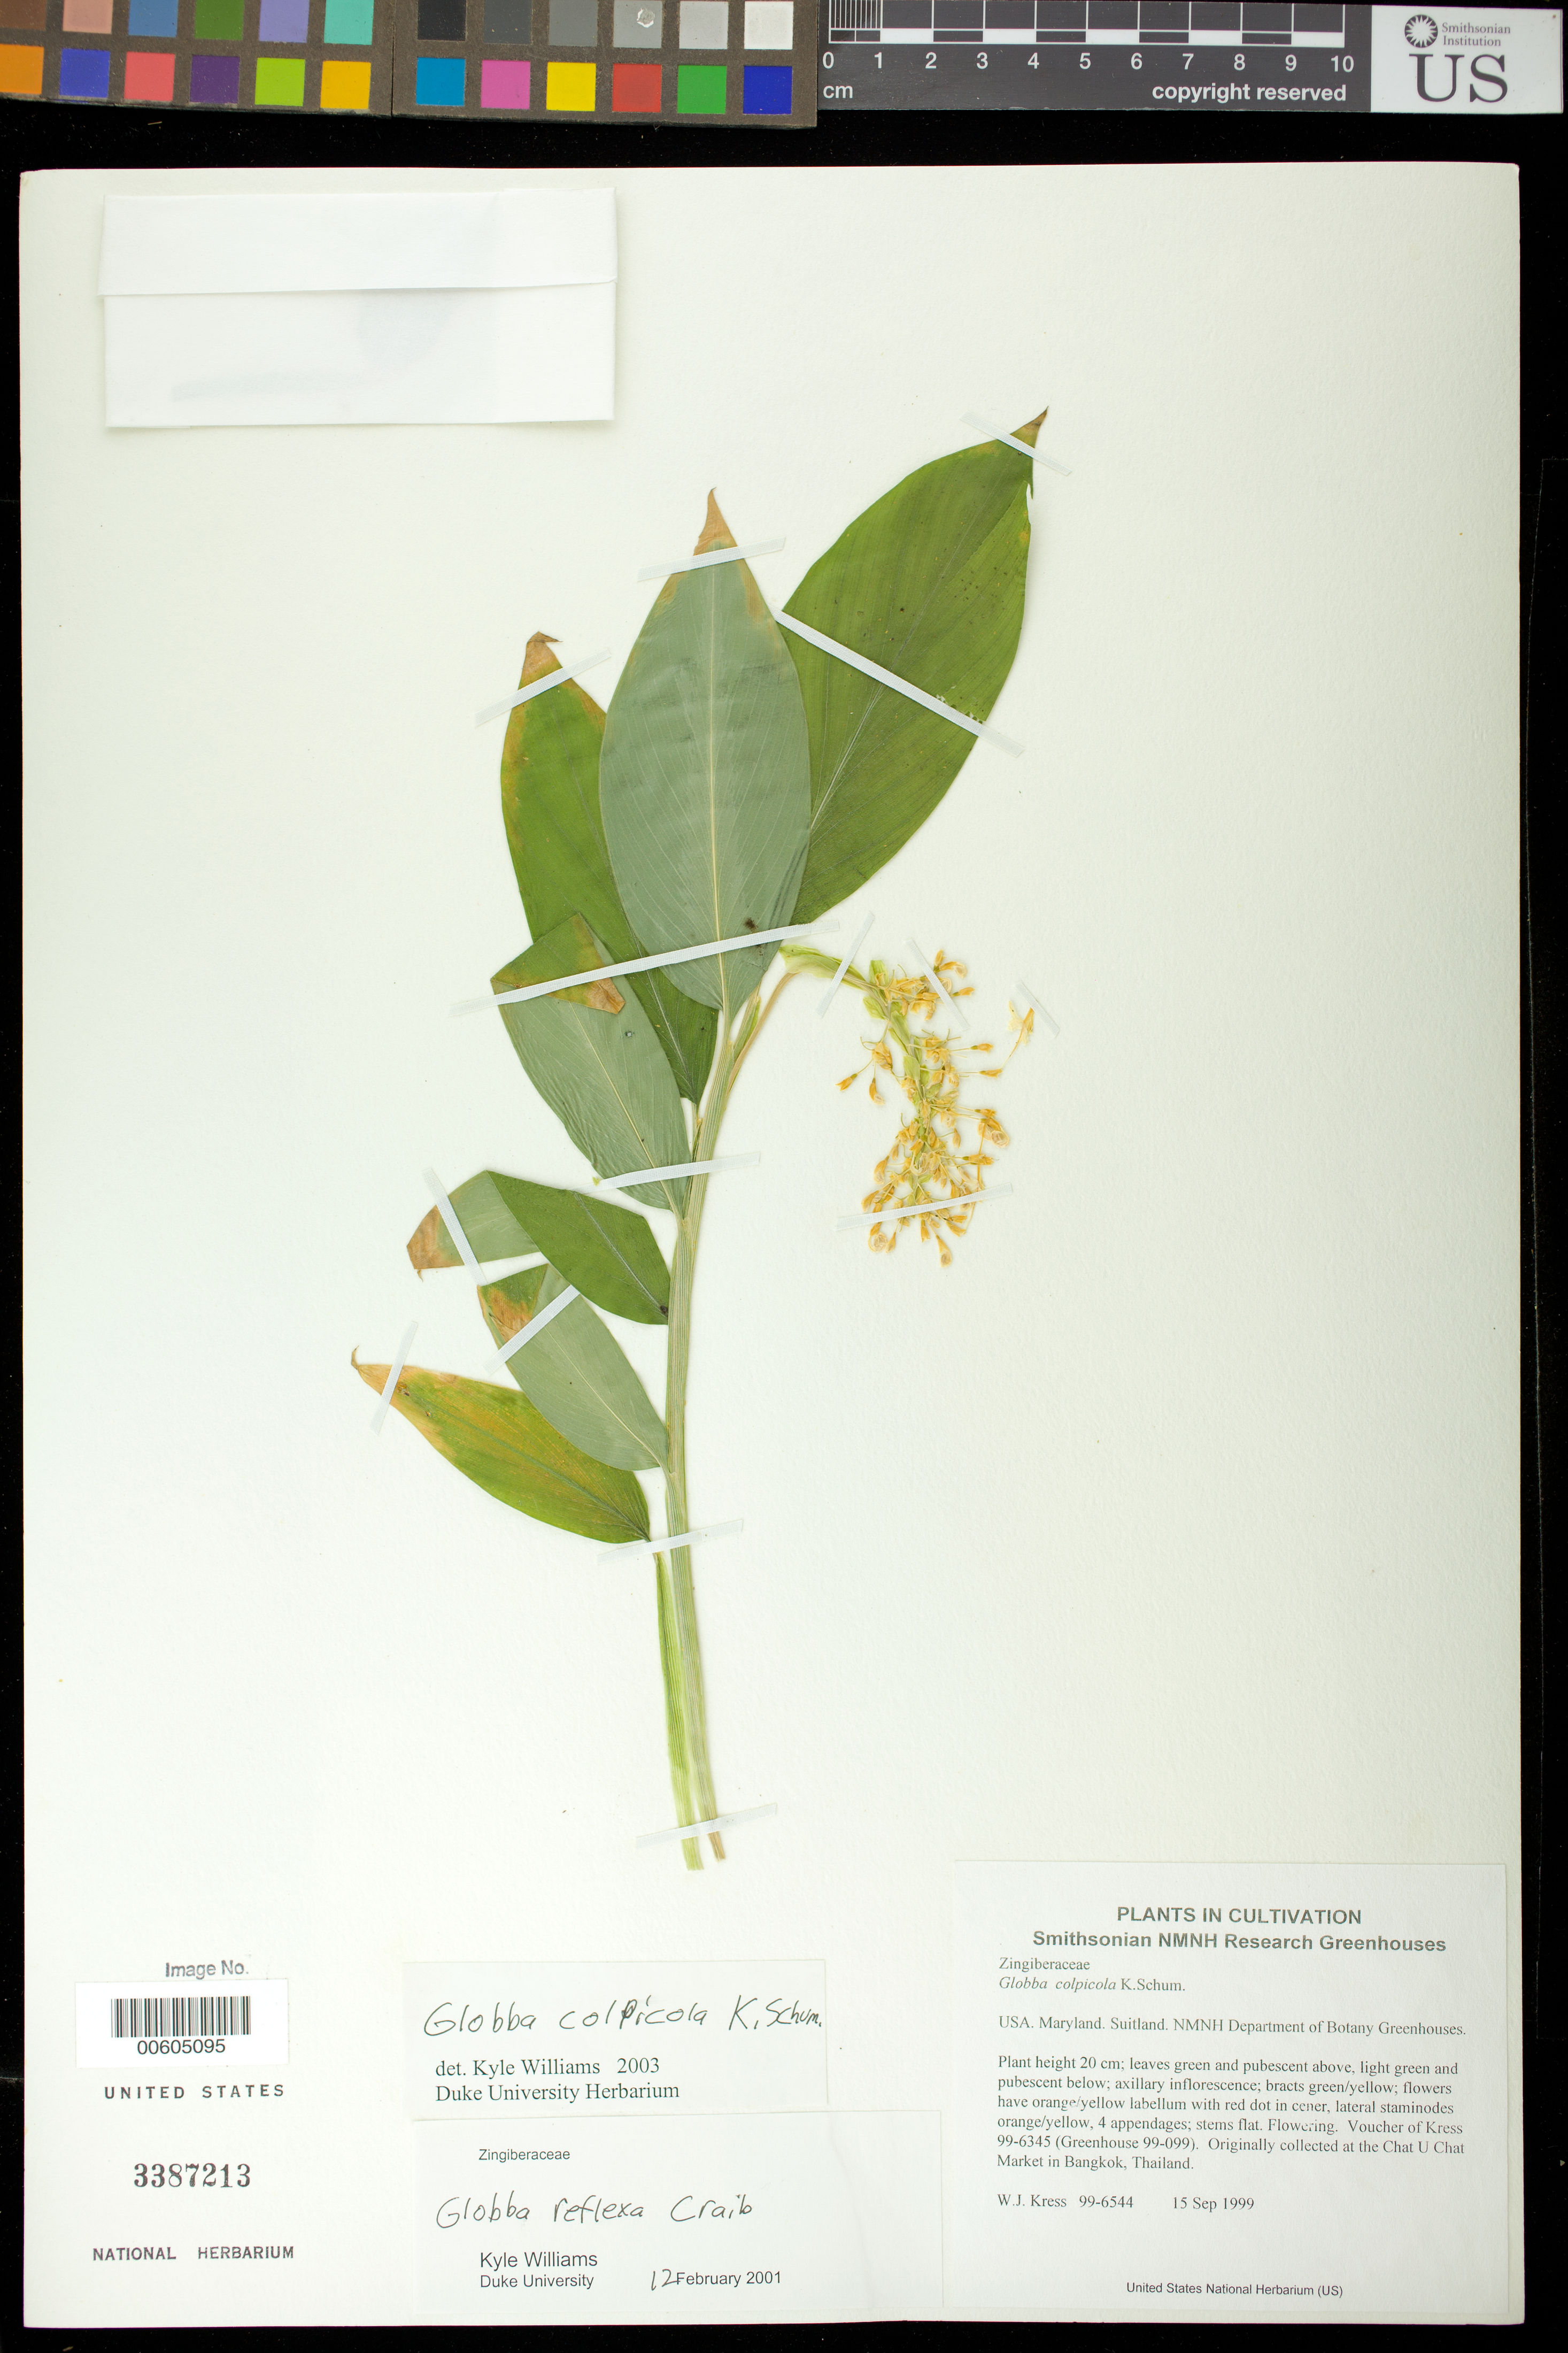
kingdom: Plantae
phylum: Tracheophyta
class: Liliopsida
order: Zingiberales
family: Zingiberaceae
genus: Globba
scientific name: Globba colpicola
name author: K. Schum.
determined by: Williams, K. J.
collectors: W. J. Kress & M. Bordelon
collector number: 99-6544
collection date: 1999-09-15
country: United States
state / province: Maryland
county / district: Prince George's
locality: NMNH Botany Research Greenhouses. Suitland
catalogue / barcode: US 3387213